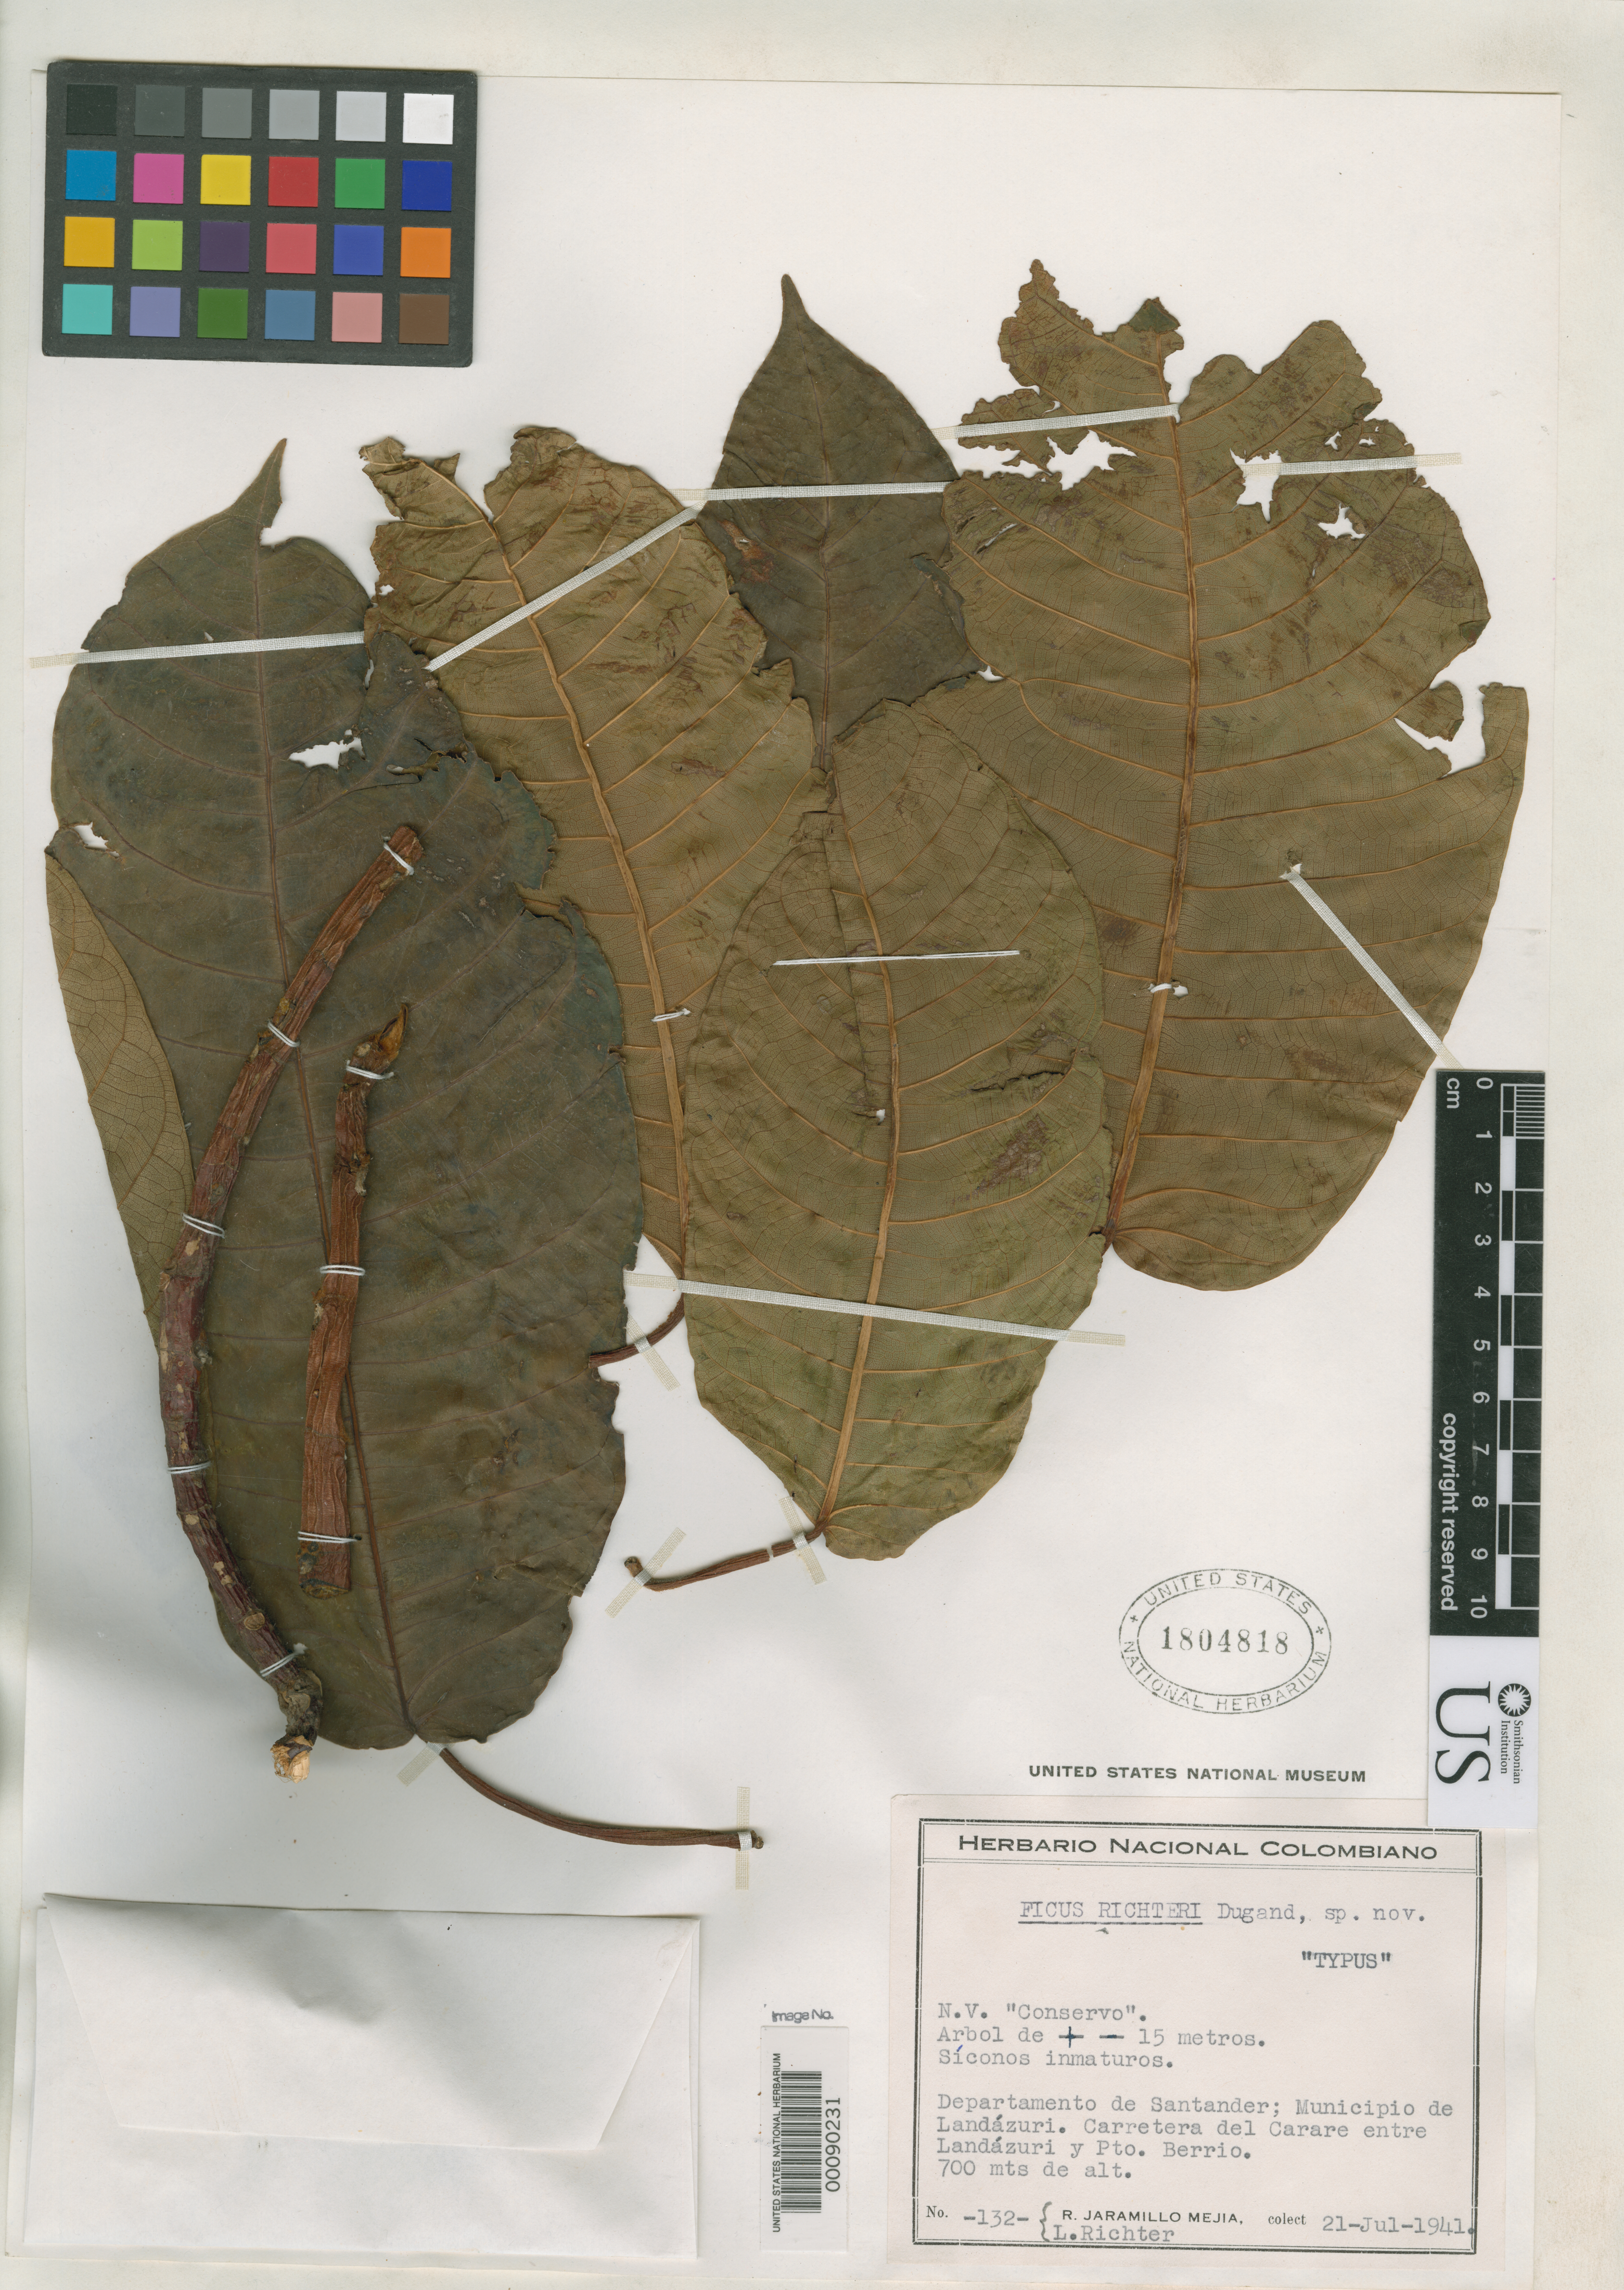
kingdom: Plantae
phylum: Tracheophyta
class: Magnoliopsida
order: Rosales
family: Moraceae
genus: Ficus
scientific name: Ficus richteri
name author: Dugand G.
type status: Isotype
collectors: R. Jaramillo M. & L. Richter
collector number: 132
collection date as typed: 21 Jan 1941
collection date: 1941-01-21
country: Colombia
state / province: Santander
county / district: Landazuri Mun.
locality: Carretera del Carare.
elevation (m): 700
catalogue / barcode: US 1804818